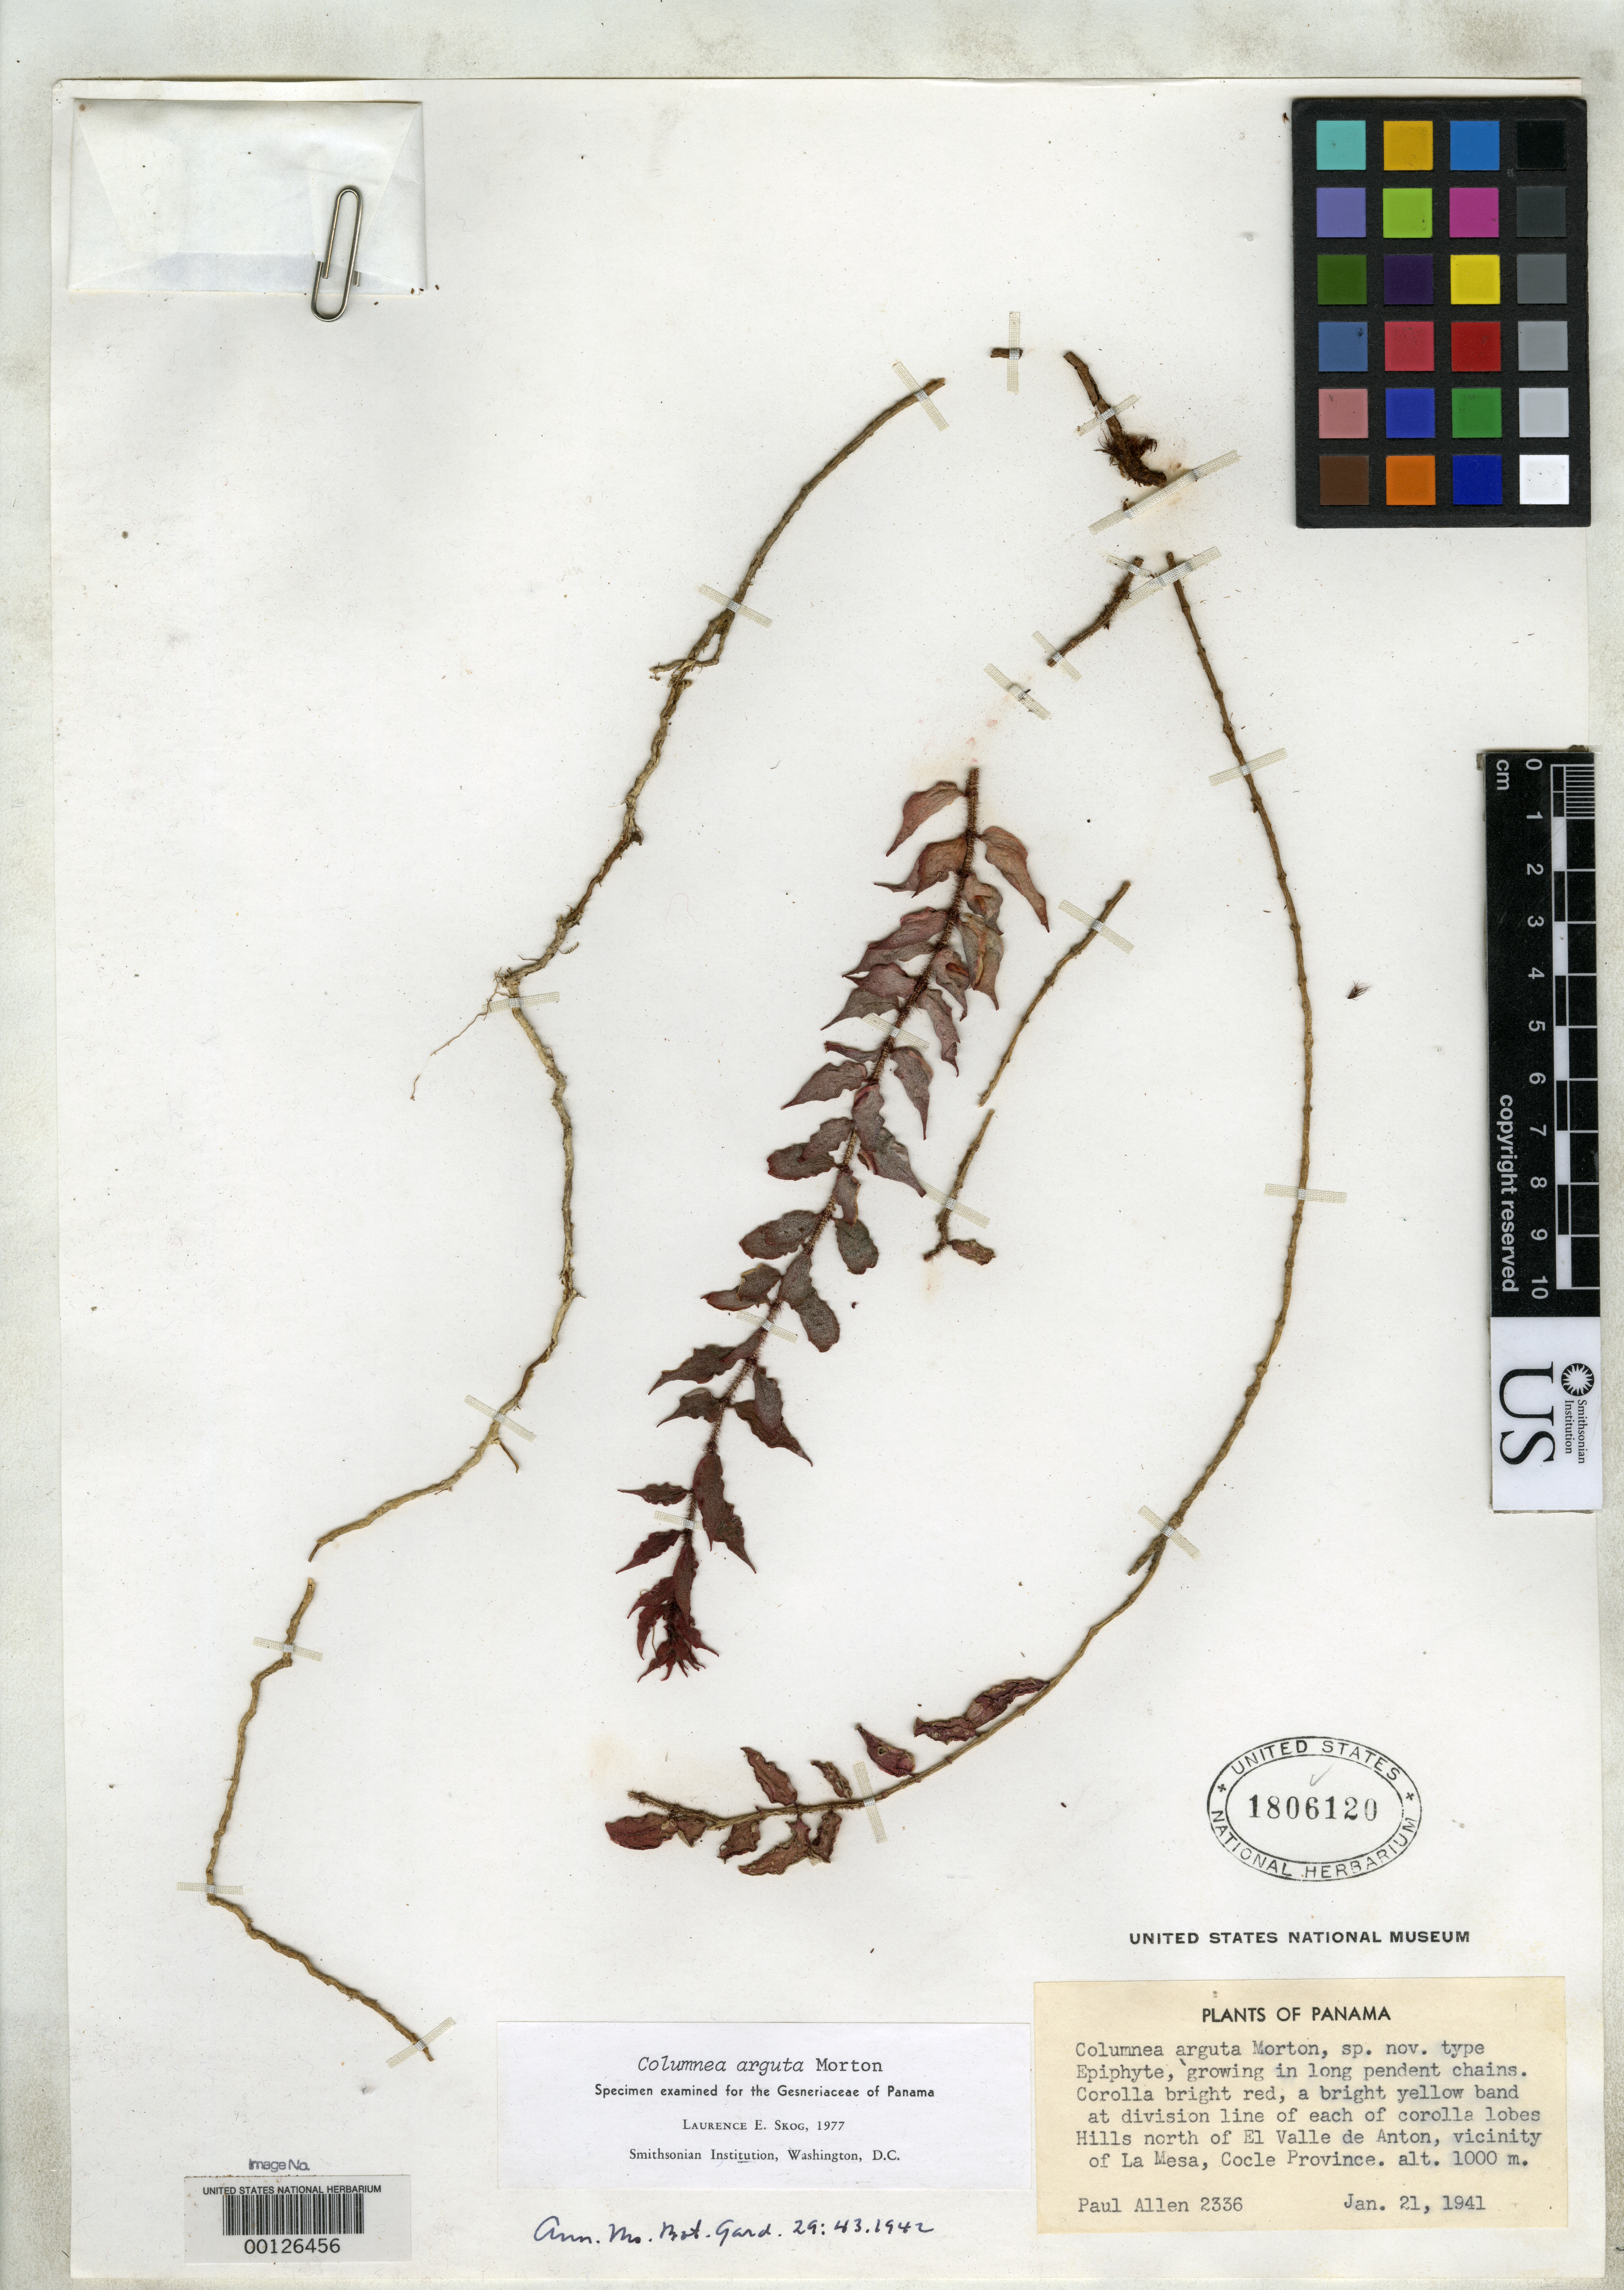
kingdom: Plantae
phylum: Tracheophyta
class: Magnoliopsida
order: Lamiales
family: Gesneriaceae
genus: Columnea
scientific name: Columnea arguta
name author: C.V. Morton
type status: Isotype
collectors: P. H. Allen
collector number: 2336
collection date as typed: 21 Jan 1941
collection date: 1941-01-21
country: Panama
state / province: Coclé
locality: North of el Valle De Anton, vicinity of La Mesa.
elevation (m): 1000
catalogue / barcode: US 1806120